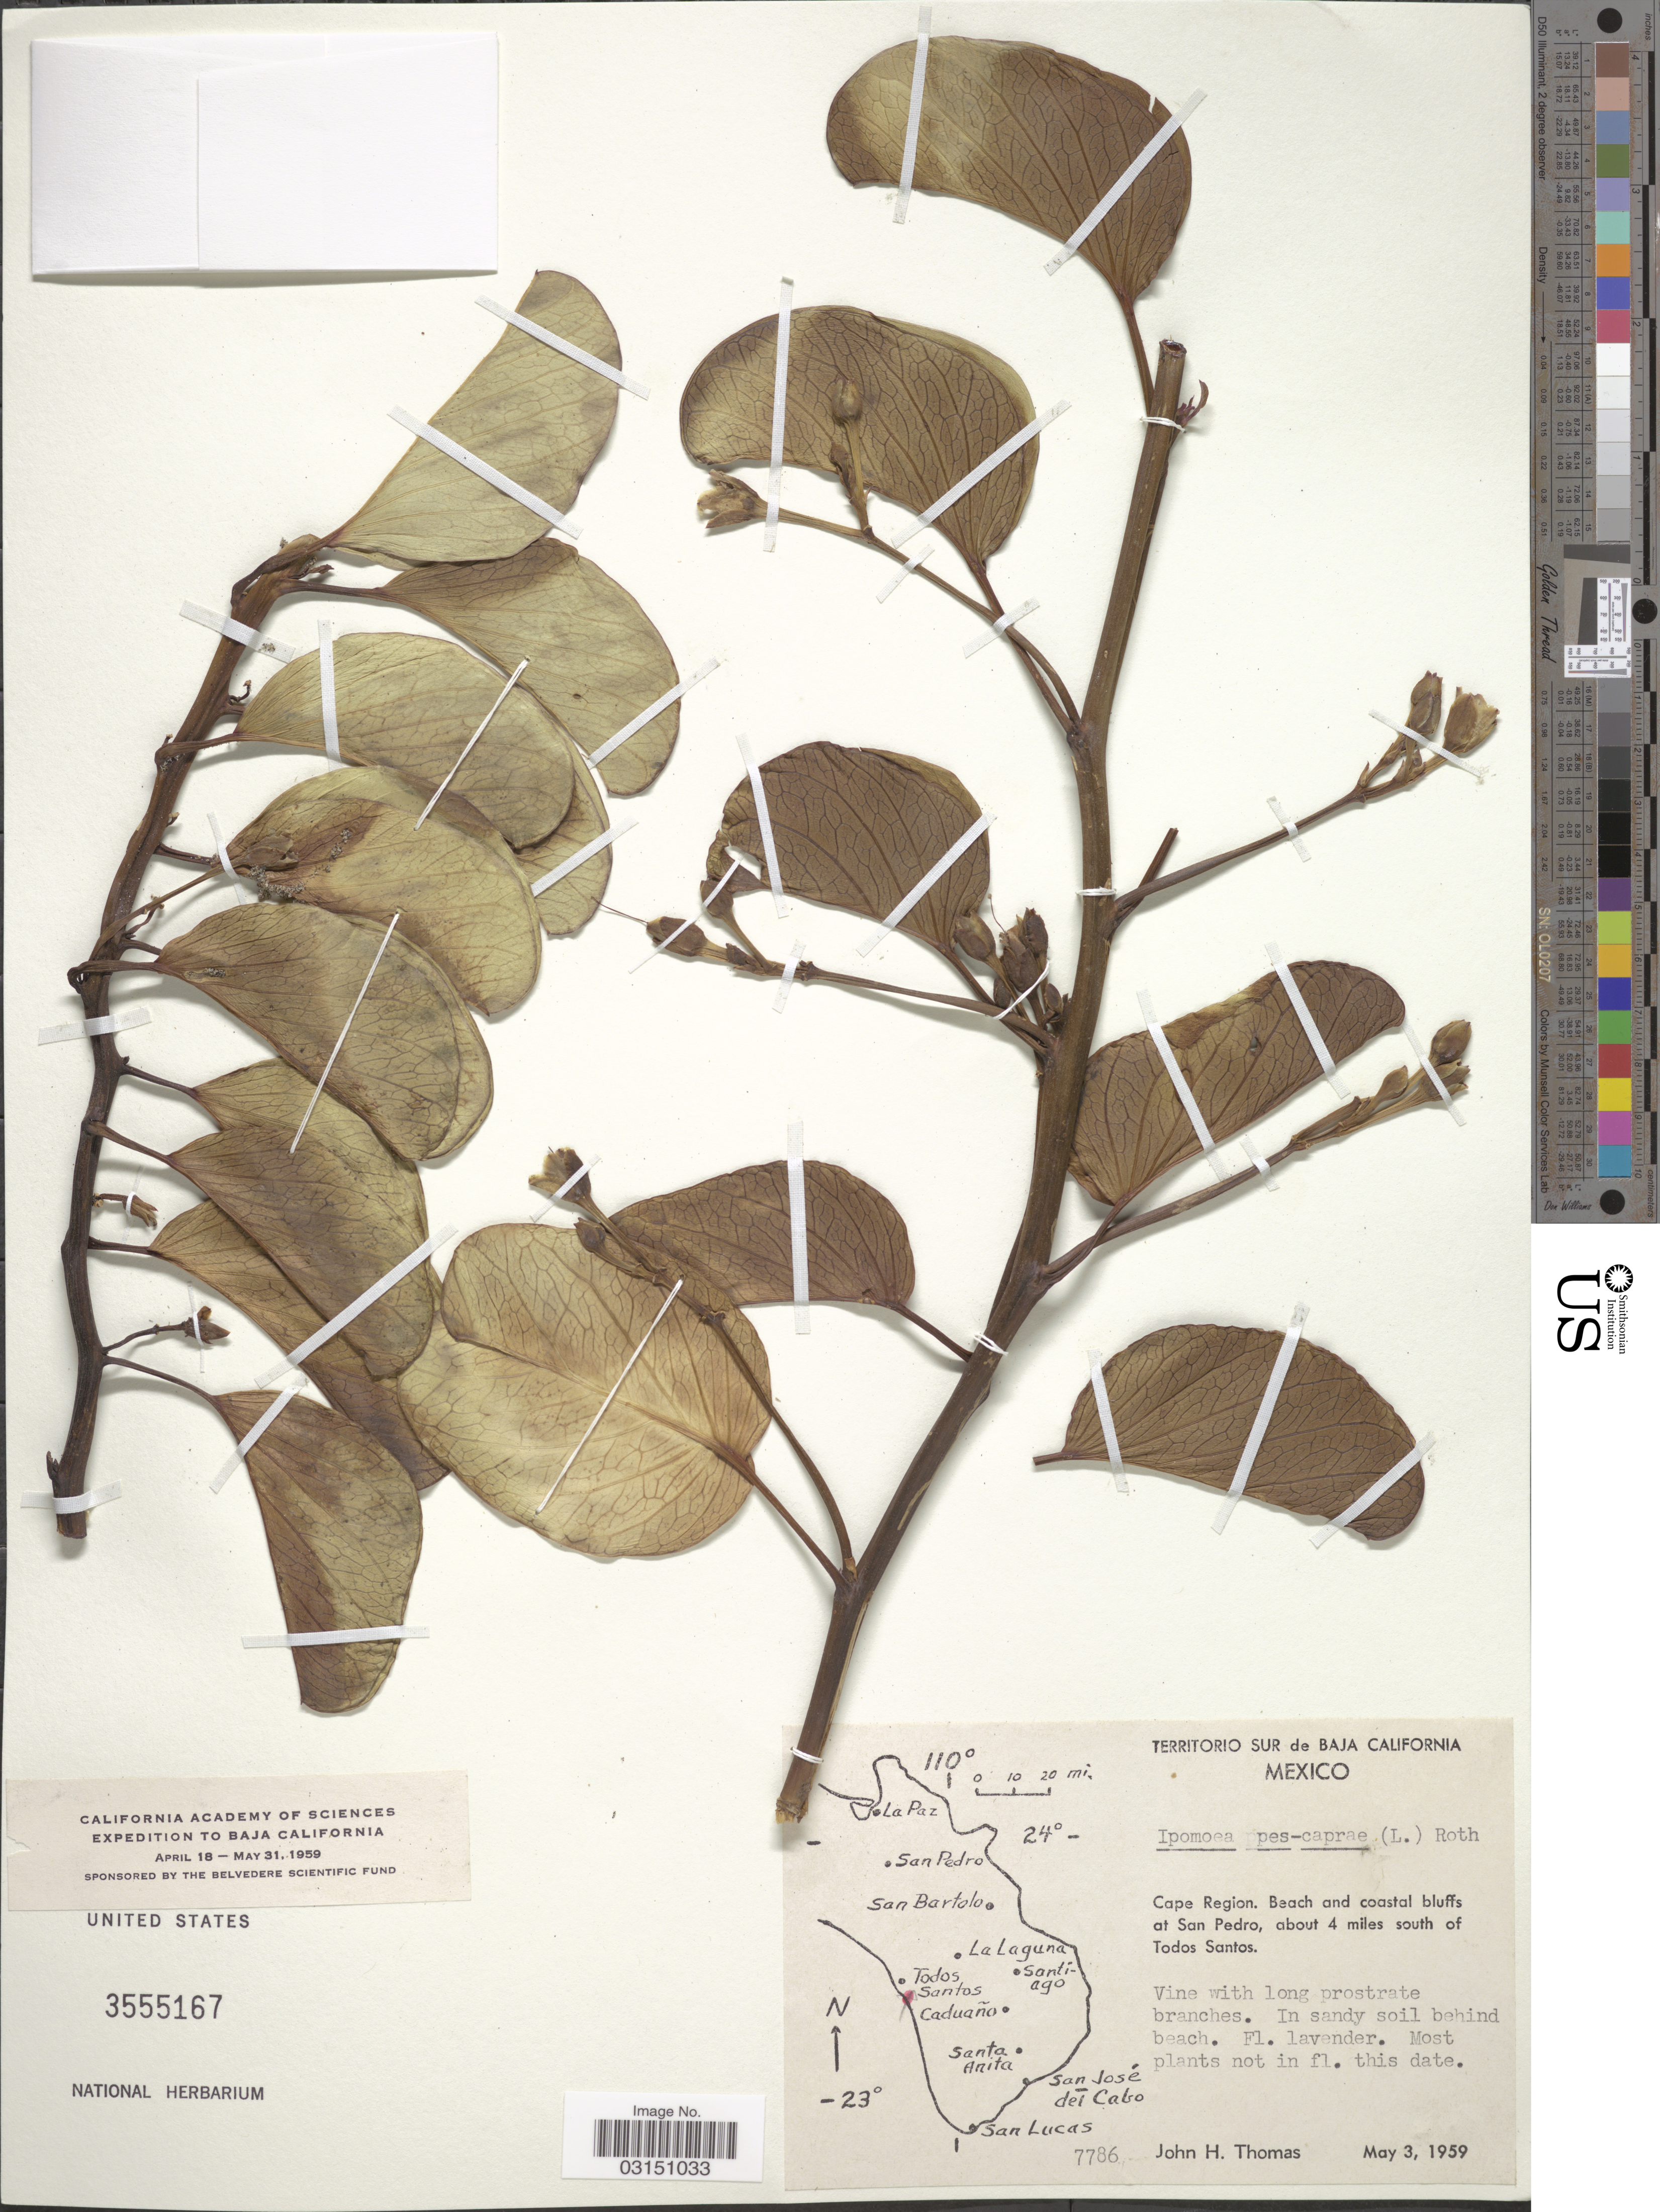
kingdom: Plantae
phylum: Tracheophyta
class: Magnoliopsida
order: Solanales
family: Convolvulaceae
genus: Ipomoea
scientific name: Ipomoea pes-caprae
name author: (L.) R. Br.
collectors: J. H. Thomas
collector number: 7786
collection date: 1959-05-03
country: Mexico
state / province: Baja California Sur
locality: Territorio Sur de Baja California. Cape Region. Beach and coastal bluffs at San Pedro, about 4 miles south of Todos Santos.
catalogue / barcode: US 3555167